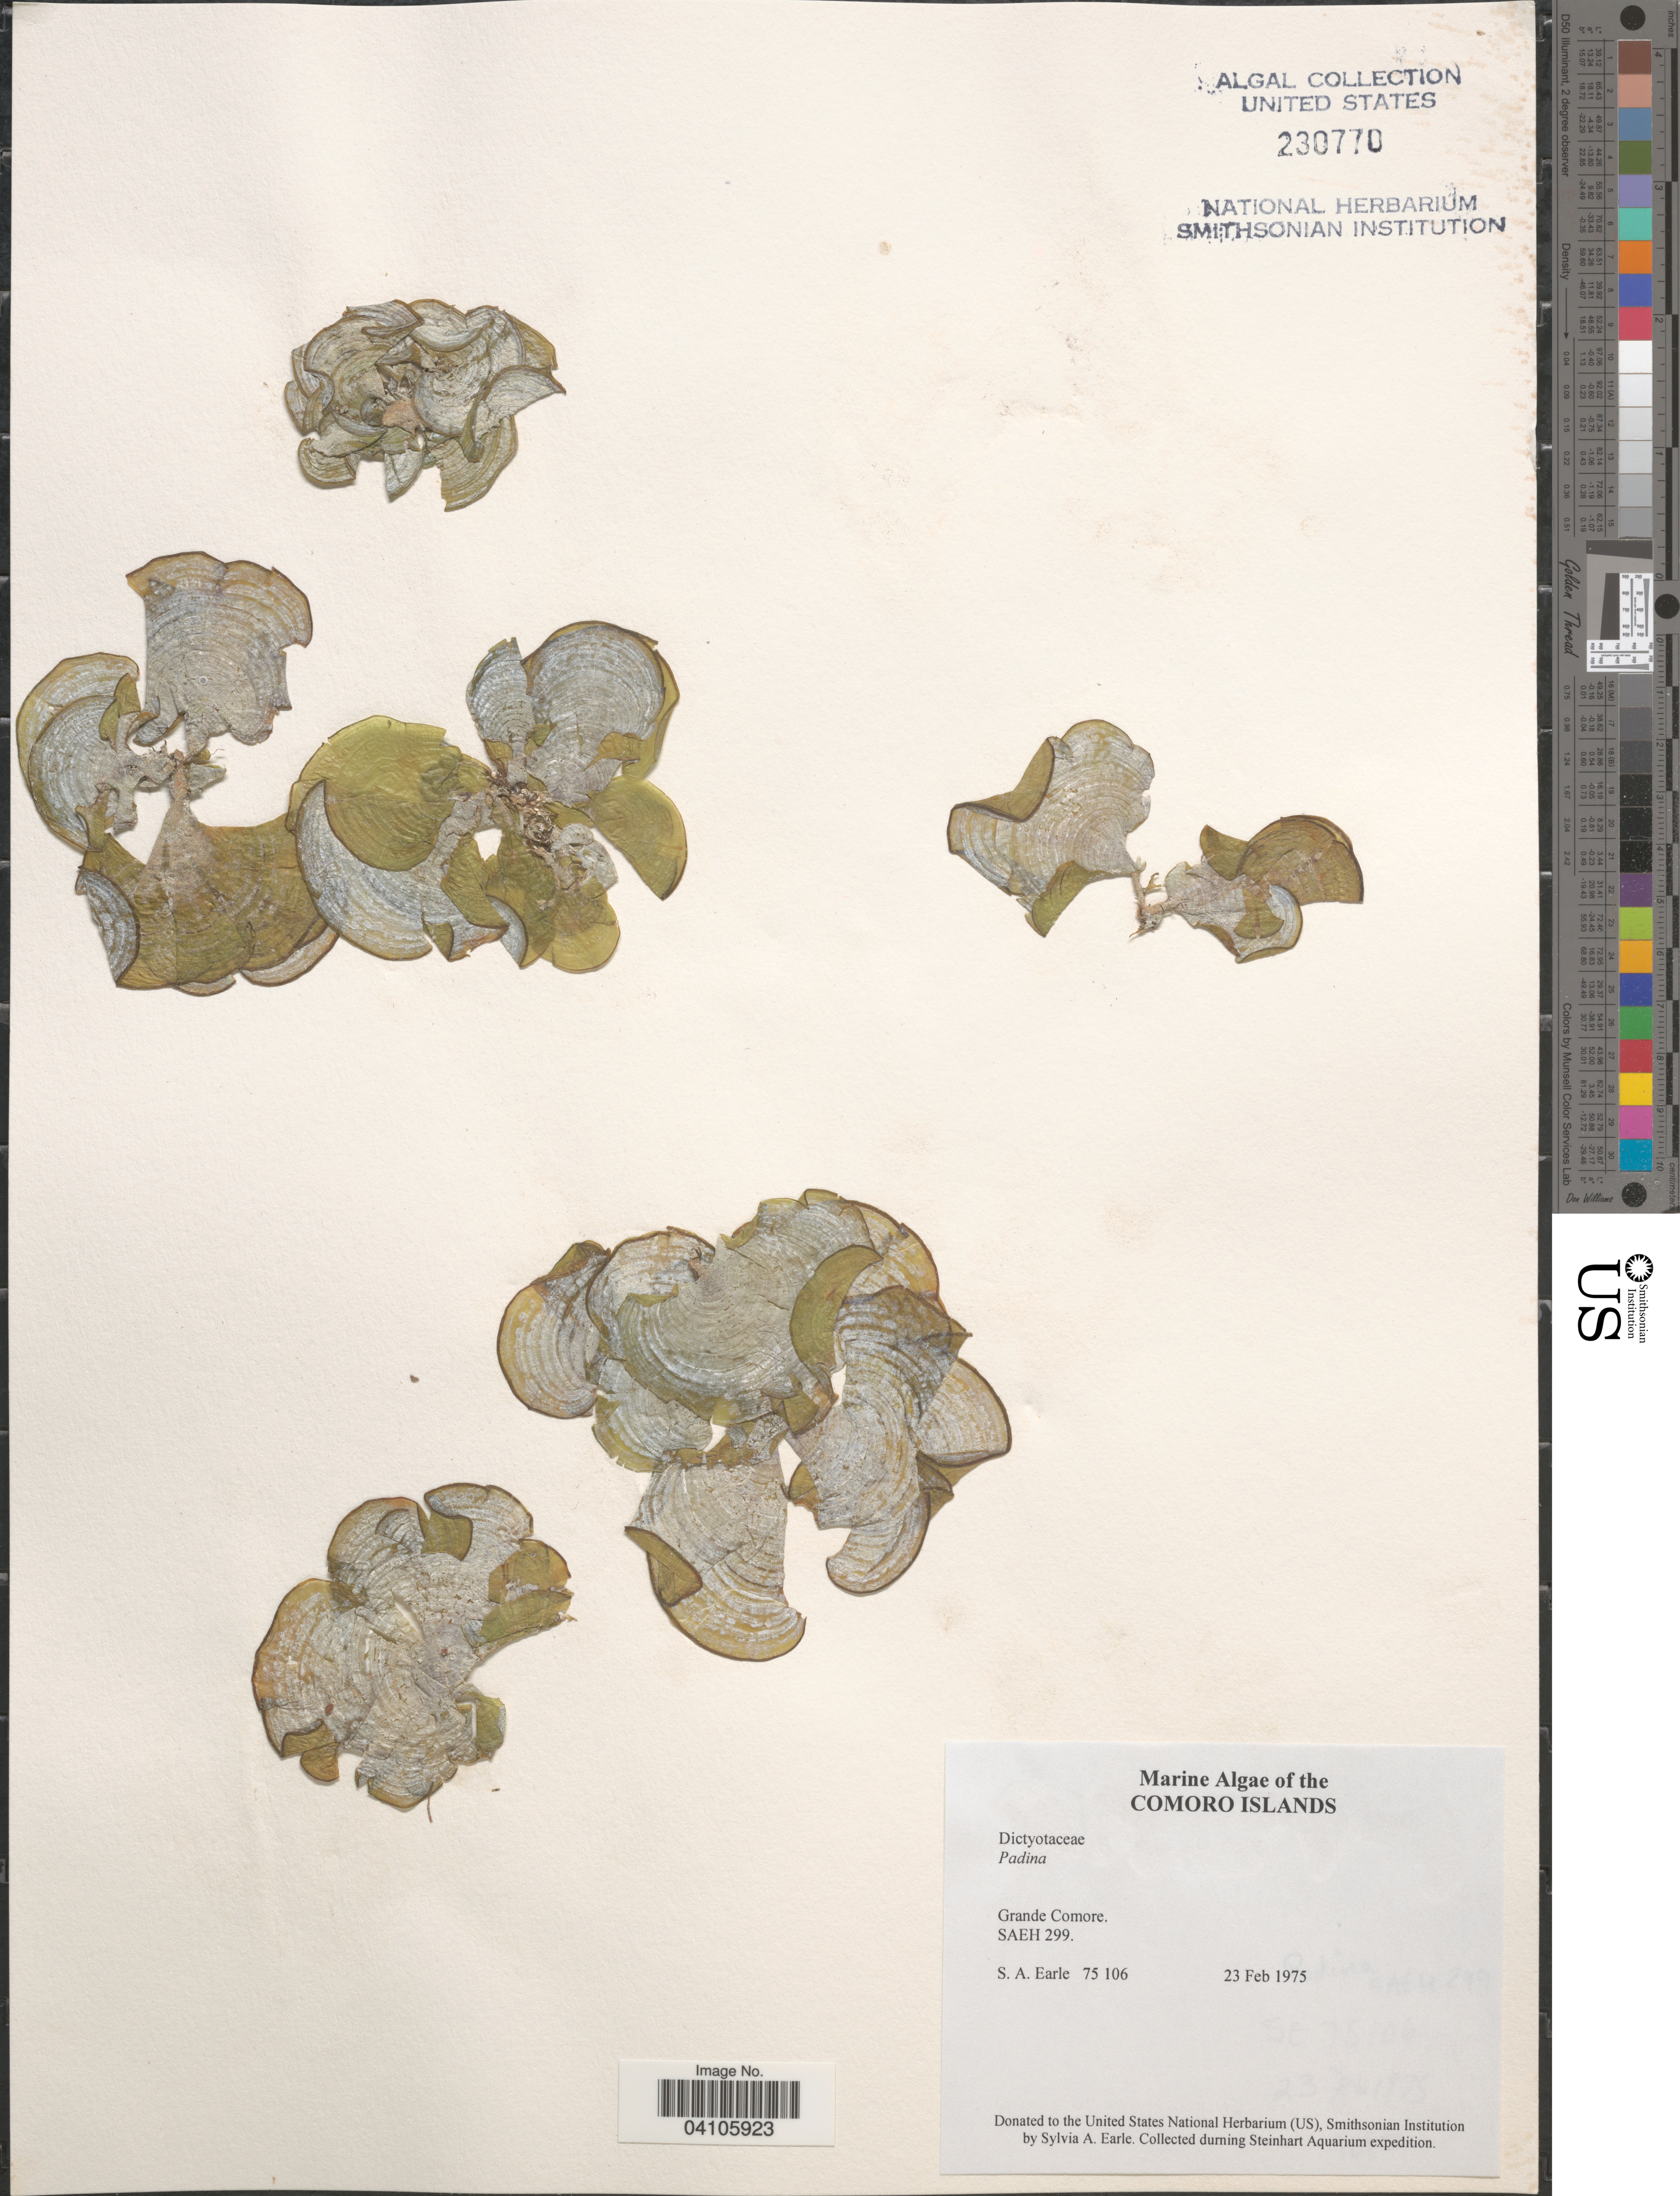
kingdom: Chromista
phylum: Ochrophyta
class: Phaeophyceae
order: Dictyotales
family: Dictyotaceae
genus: Padina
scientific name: Padina sp.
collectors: S. A. Earle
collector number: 75106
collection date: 1975-02-23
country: Comoros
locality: Grande Comore. Steinhart Aquarium expedition.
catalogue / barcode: US 230770